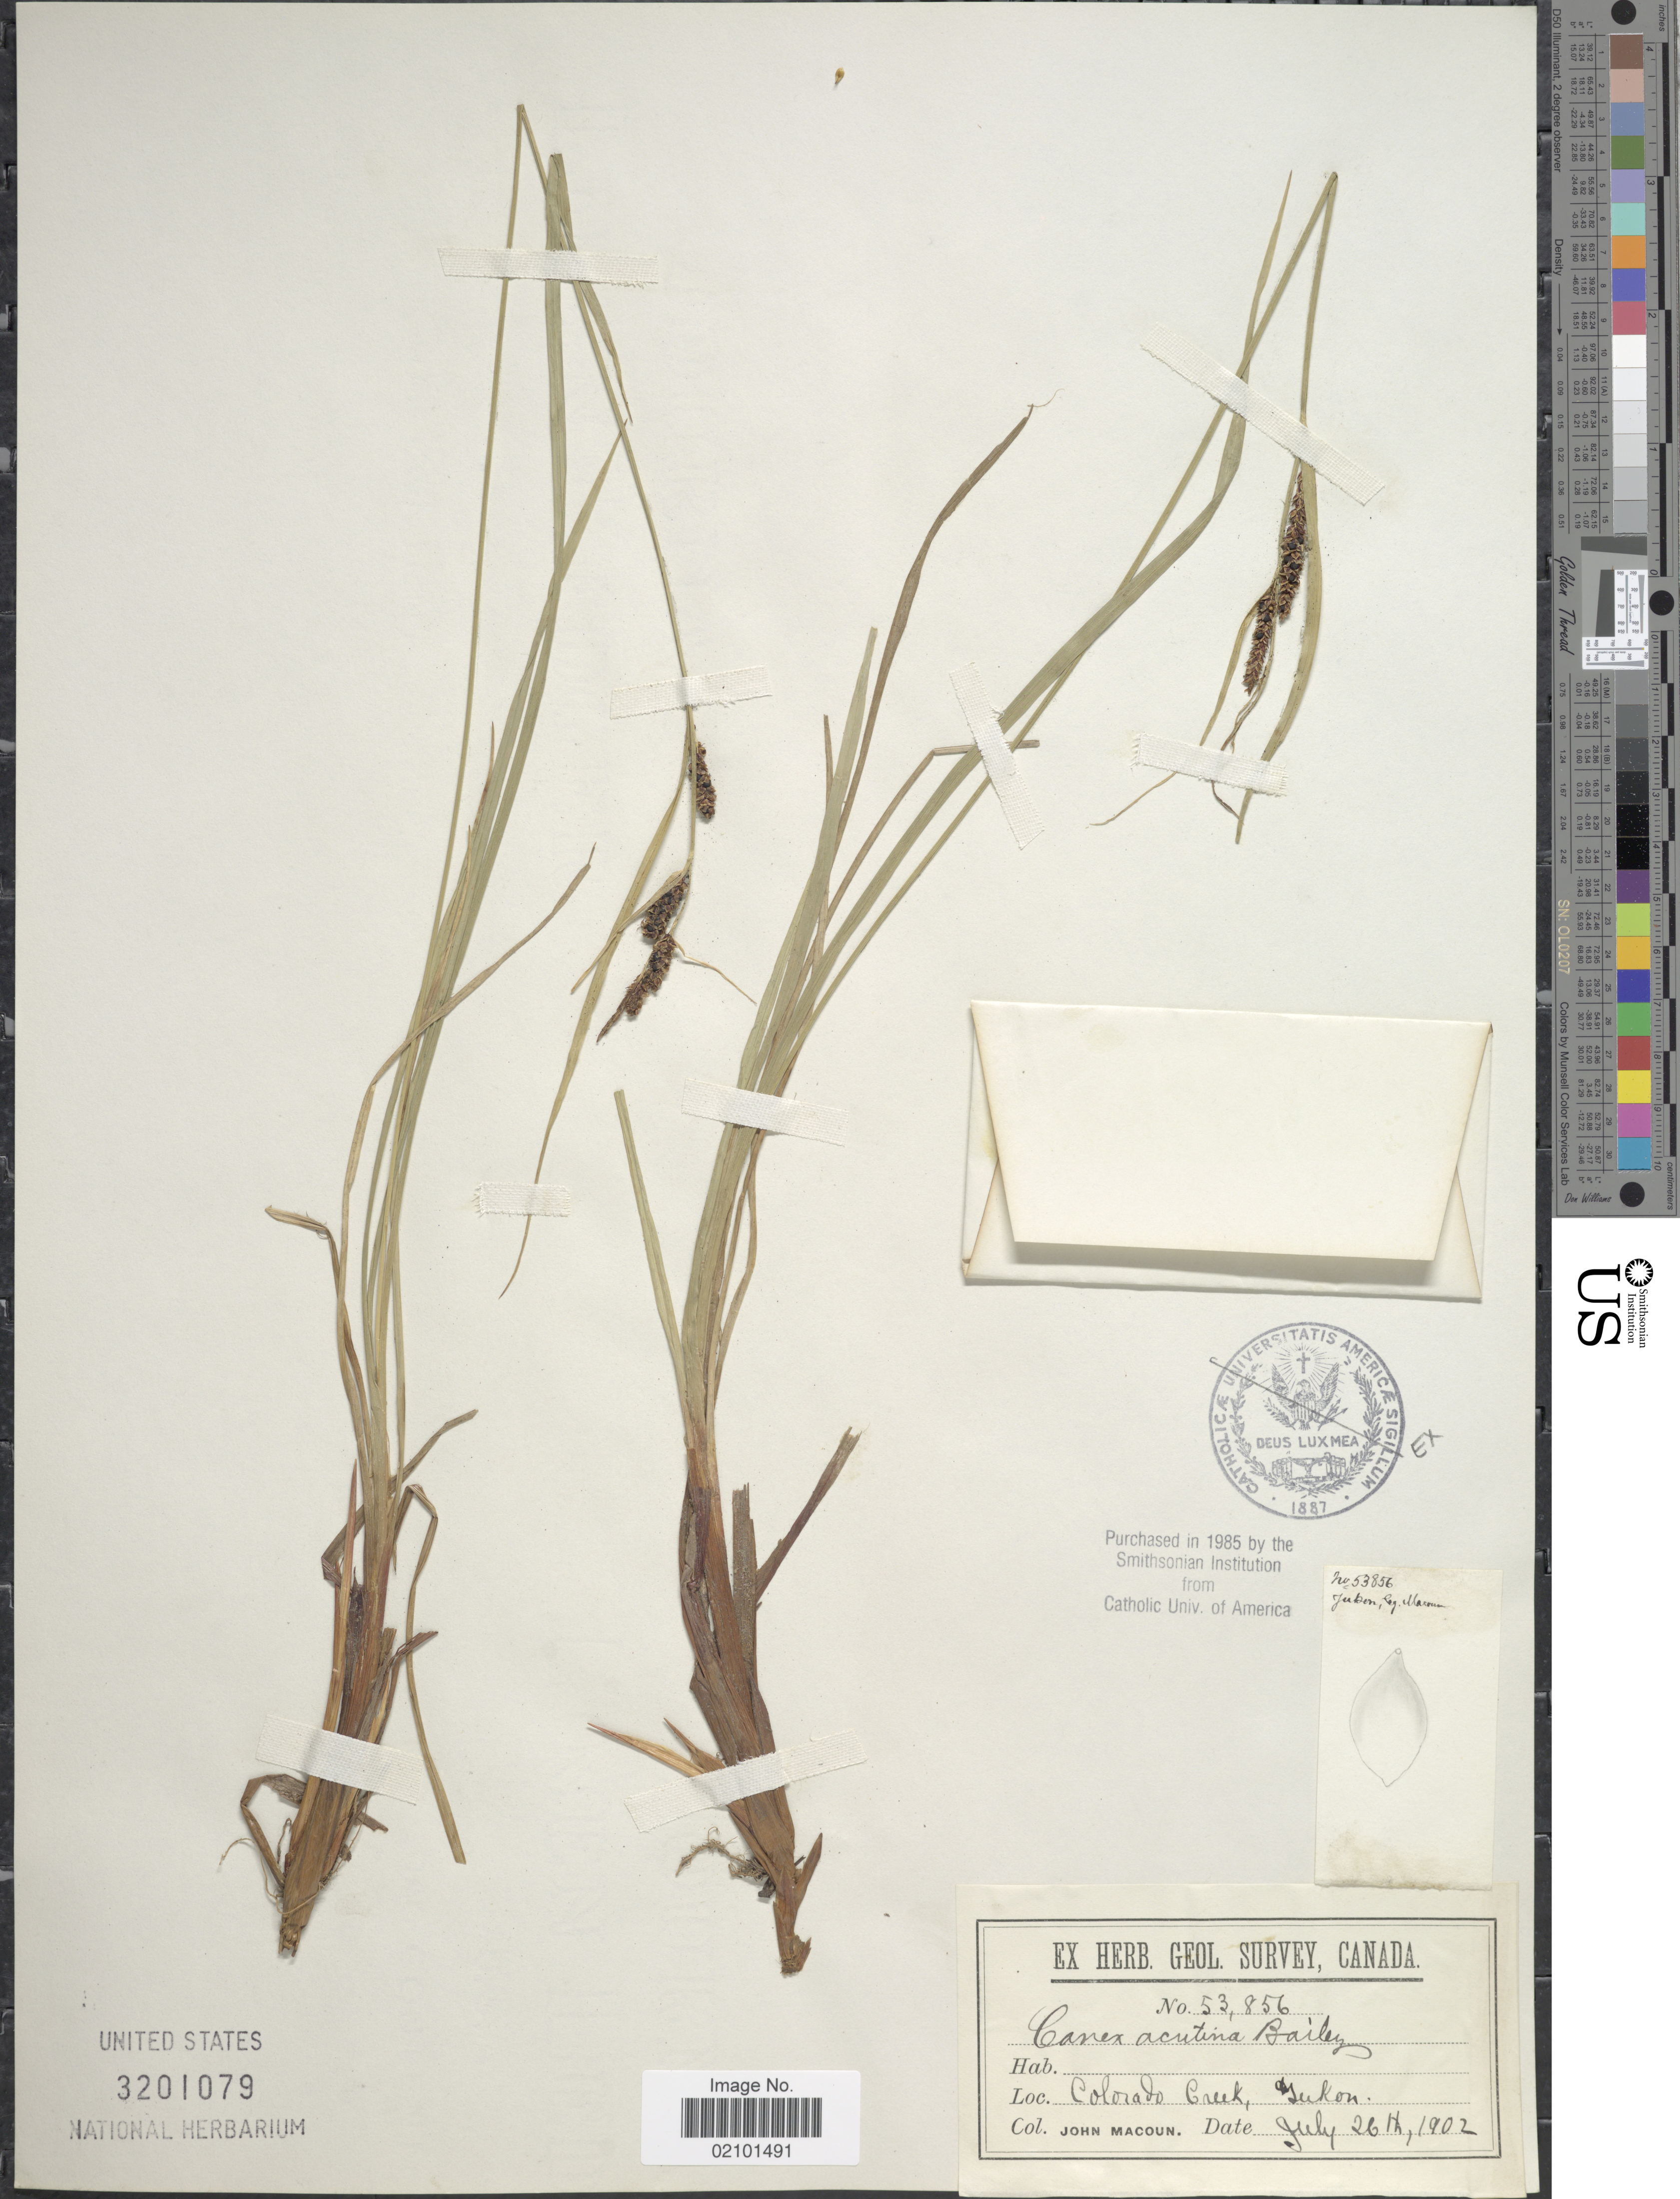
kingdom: Plantae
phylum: Tracheophyta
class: Liliopsida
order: Poales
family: Cyperaceae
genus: Carex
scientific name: Carex aquatilis var. aquatilis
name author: Wahlenb.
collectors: J. Macoun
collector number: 53856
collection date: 1902-07-26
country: Canada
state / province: Yukon Territory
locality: Colorado Creek, Yukon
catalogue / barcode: US 3201079